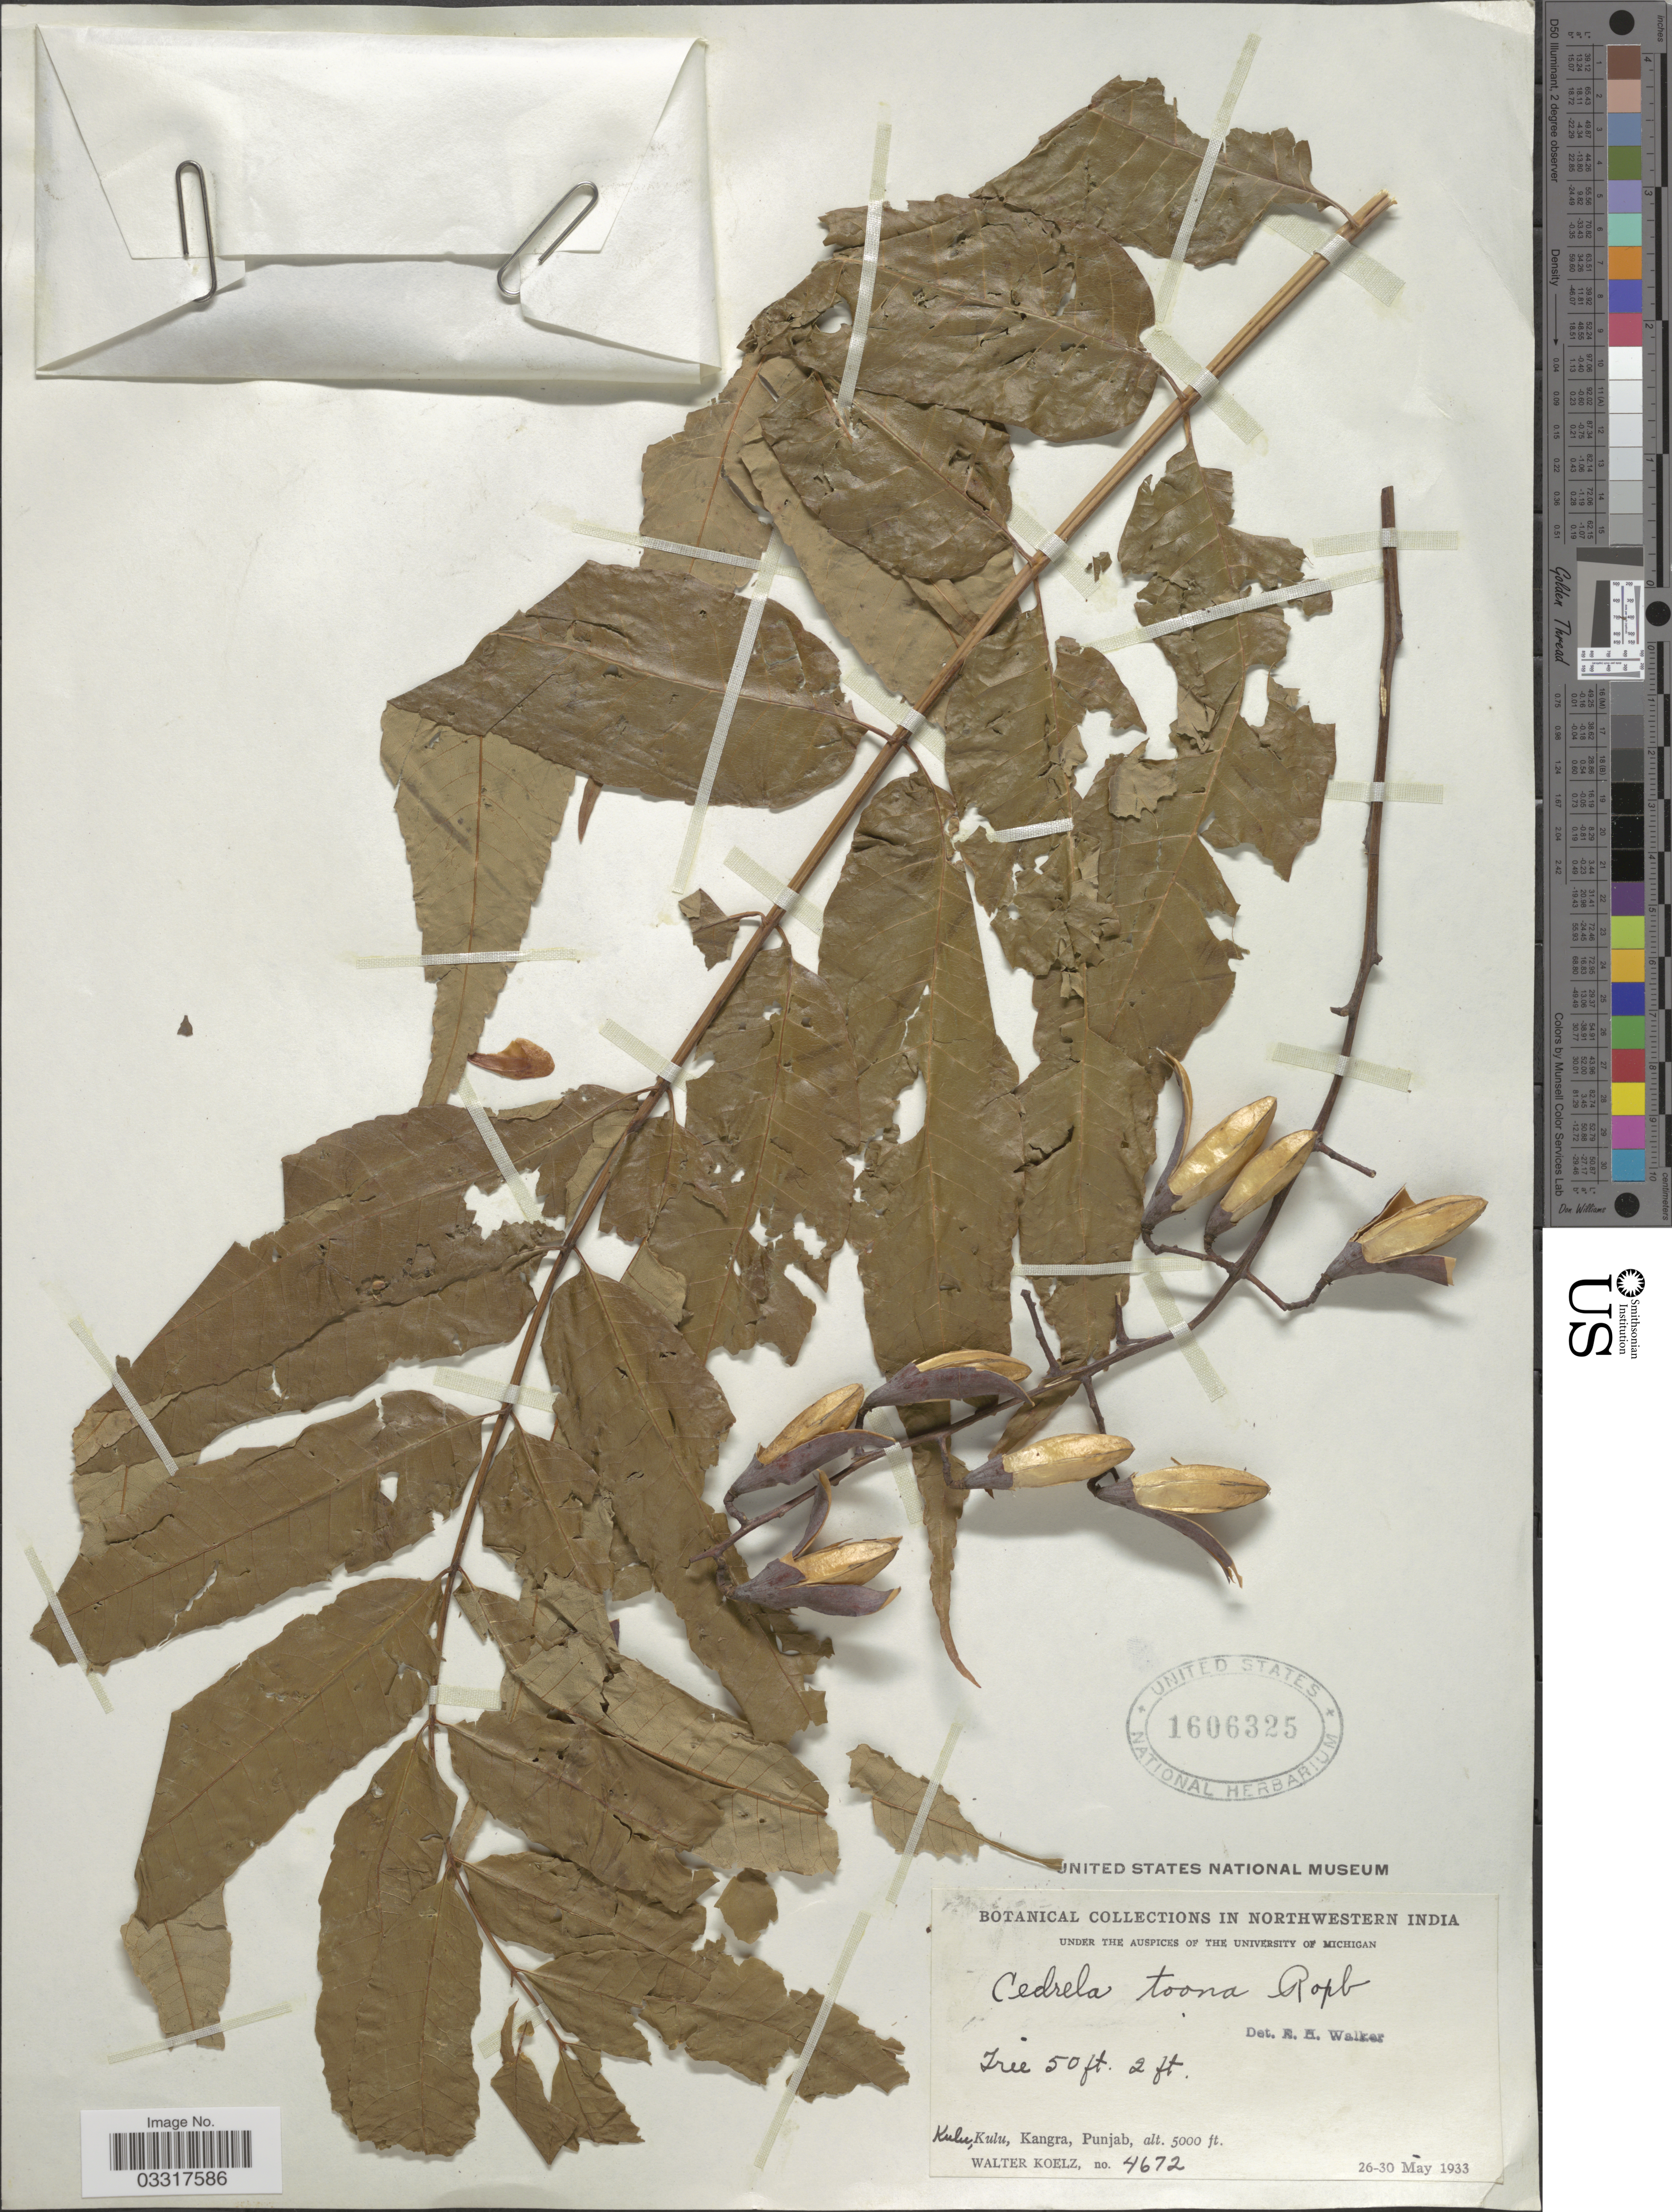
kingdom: Plantae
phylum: Tracheophyta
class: Magnoliopsida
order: Sapindales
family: Meliaceae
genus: Toona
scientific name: Toona sinensis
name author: (A. Juss.) M. Roem.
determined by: Strong, Mark T., (BOT), Smithsonian Institution - National Museum of Natural History (UNITED STATES)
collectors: W. N. Koelz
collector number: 4672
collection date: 1933-05-26/1933-05-30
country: India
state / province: Punjab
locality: Northwestern India, Kulu, Kulu, Kangra, Punjab.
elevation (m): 1524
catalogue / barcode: US 1606325